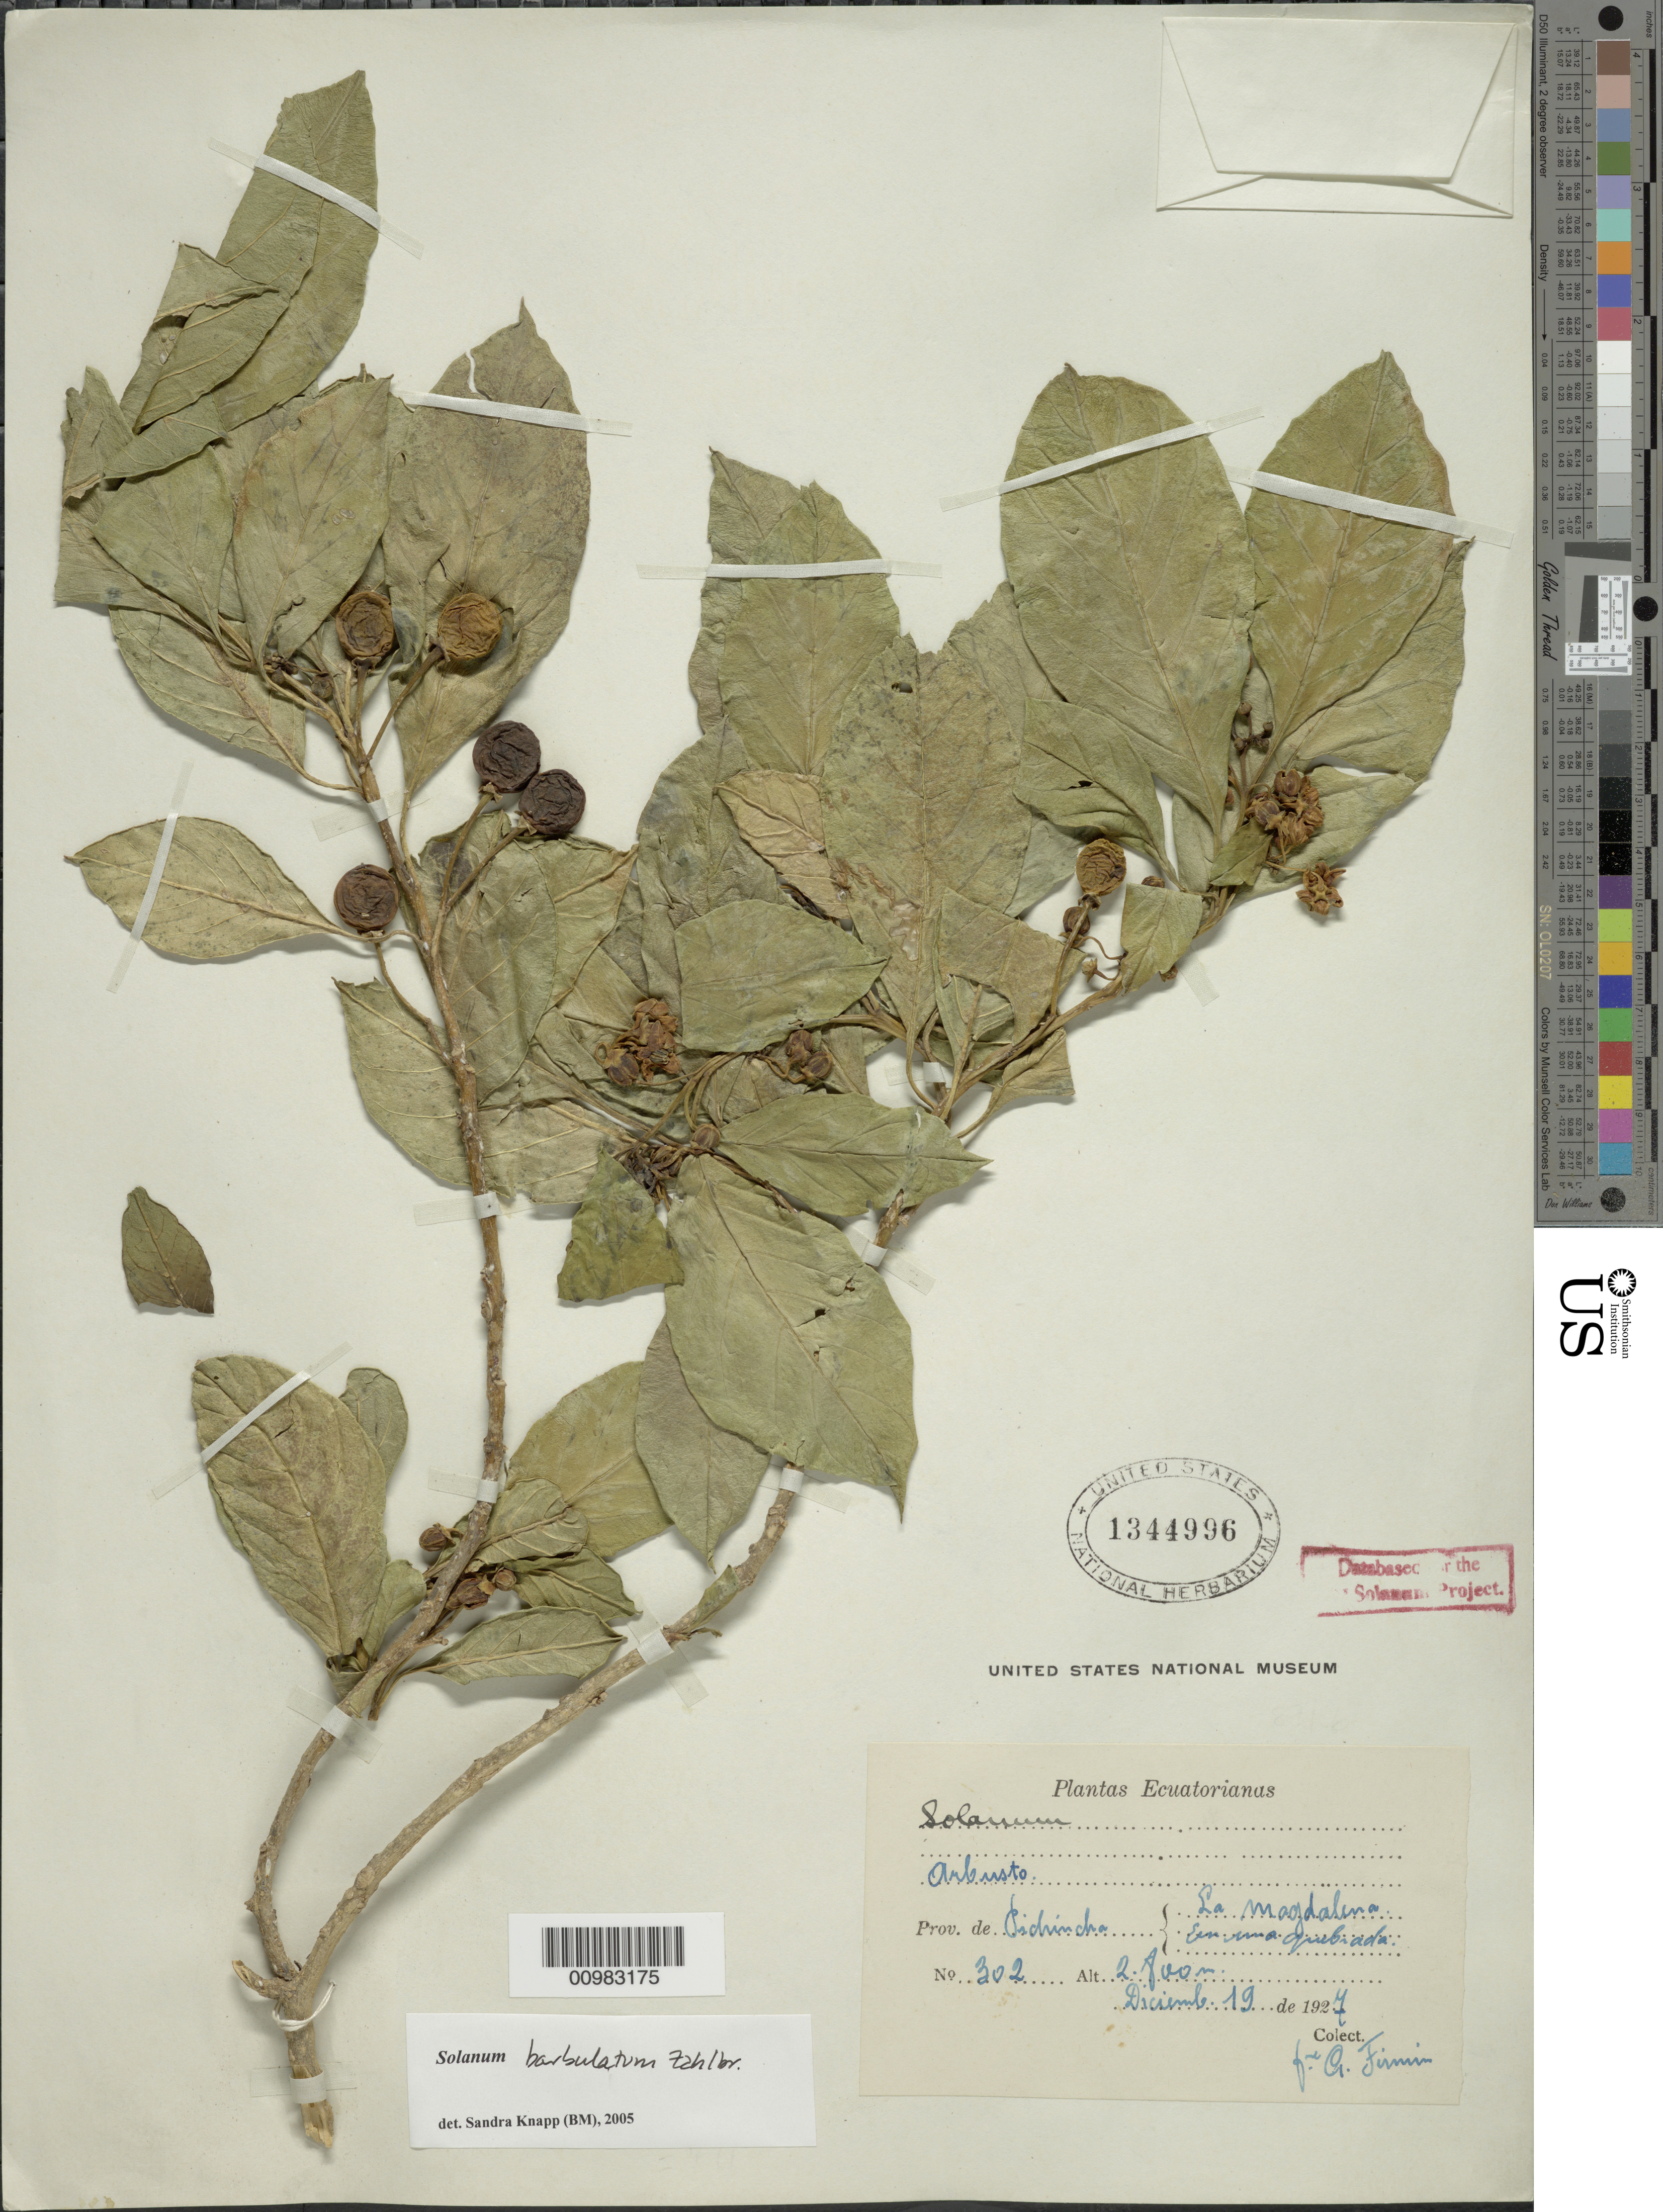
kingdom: Plantae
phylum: Tracheophyta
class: Magnoliopsida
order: Solanales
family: Solanaceae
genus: Solanum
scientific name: Solanum barbulatum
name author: Zahlbr.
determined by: Knapp, S. D.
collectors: G. Firmin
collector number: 302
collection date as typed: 19 Dec 1927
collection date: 1927-12-19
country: Ecuador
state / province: Pichincha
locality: La Magdalena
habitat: en una quebrada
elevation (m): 2800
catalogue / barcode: US 1344996